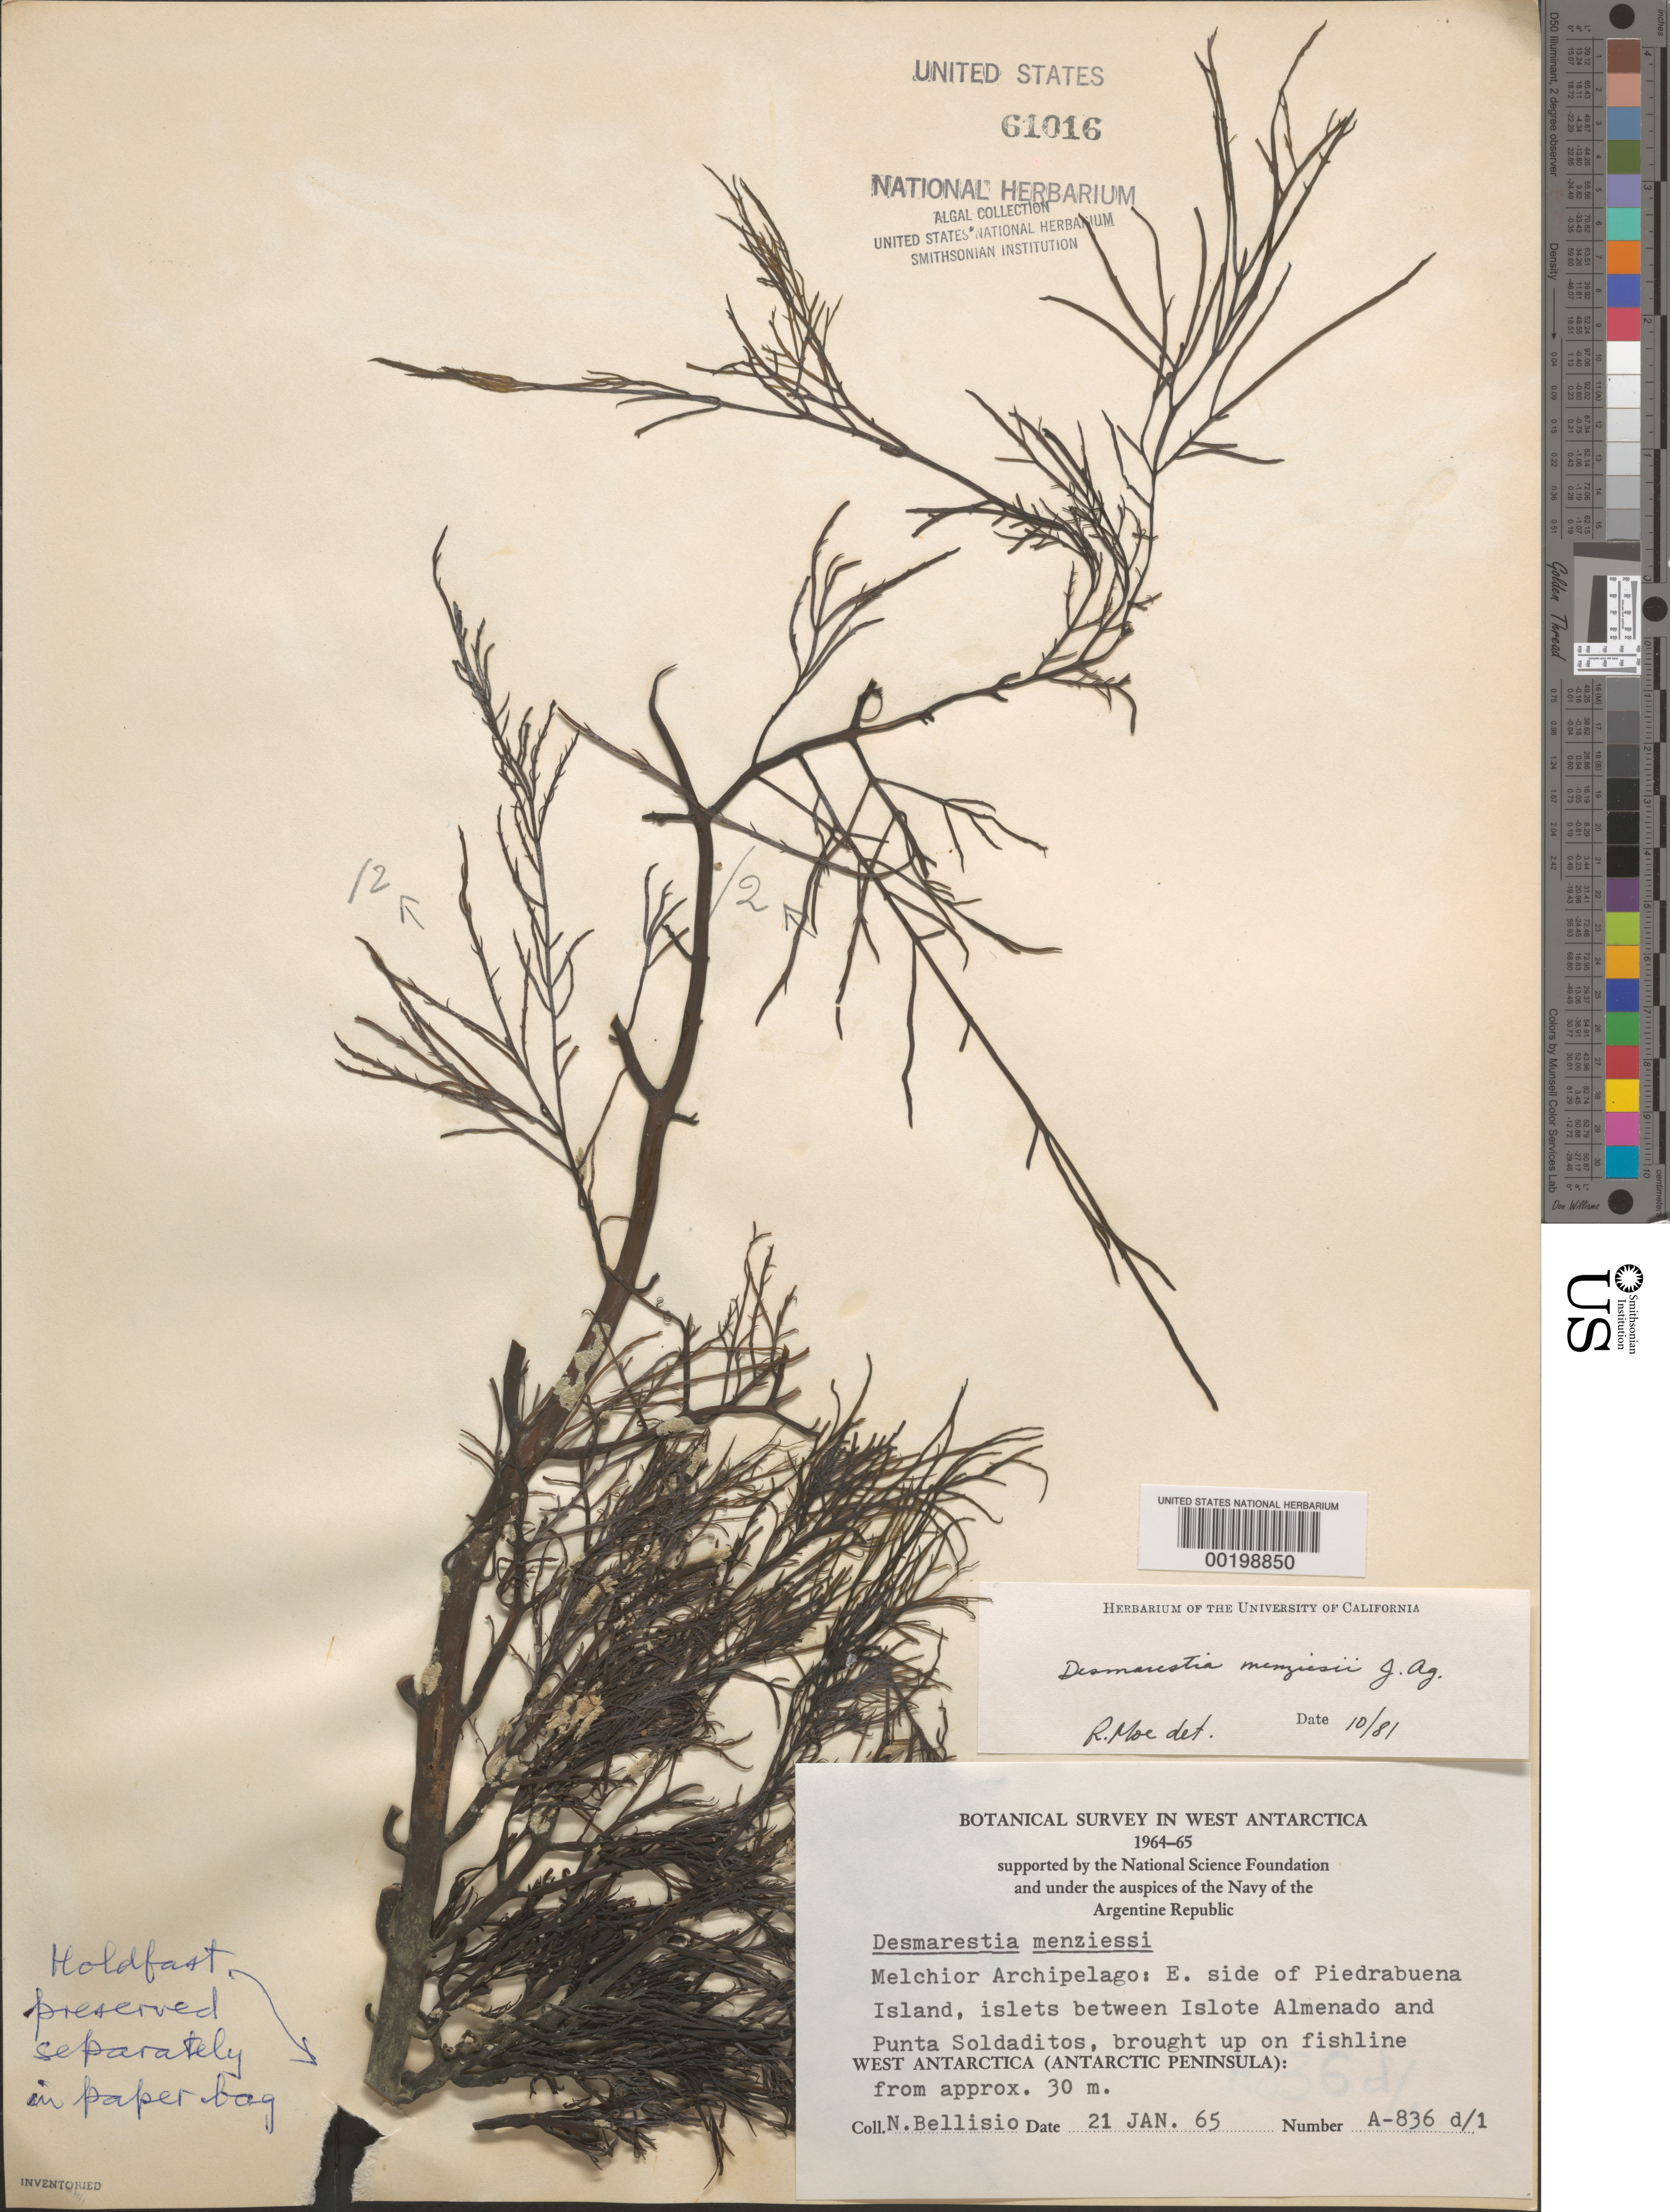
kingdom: Chromista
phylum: Ochrophyta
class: Phaeophyceae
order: Desmarestiales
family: Desmarestiaceae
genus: Desmarestia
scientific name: Desmarestia menziesii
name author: J. Agardh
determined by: Moe, R. L.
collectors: N. Bellisio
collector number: A-836d-1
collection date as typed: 21 Jan 1965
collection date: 1965-01-21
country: Antarctica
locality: Eta Island, islets between Islote Almenado & Punta Soladitos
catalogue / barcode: US 61016